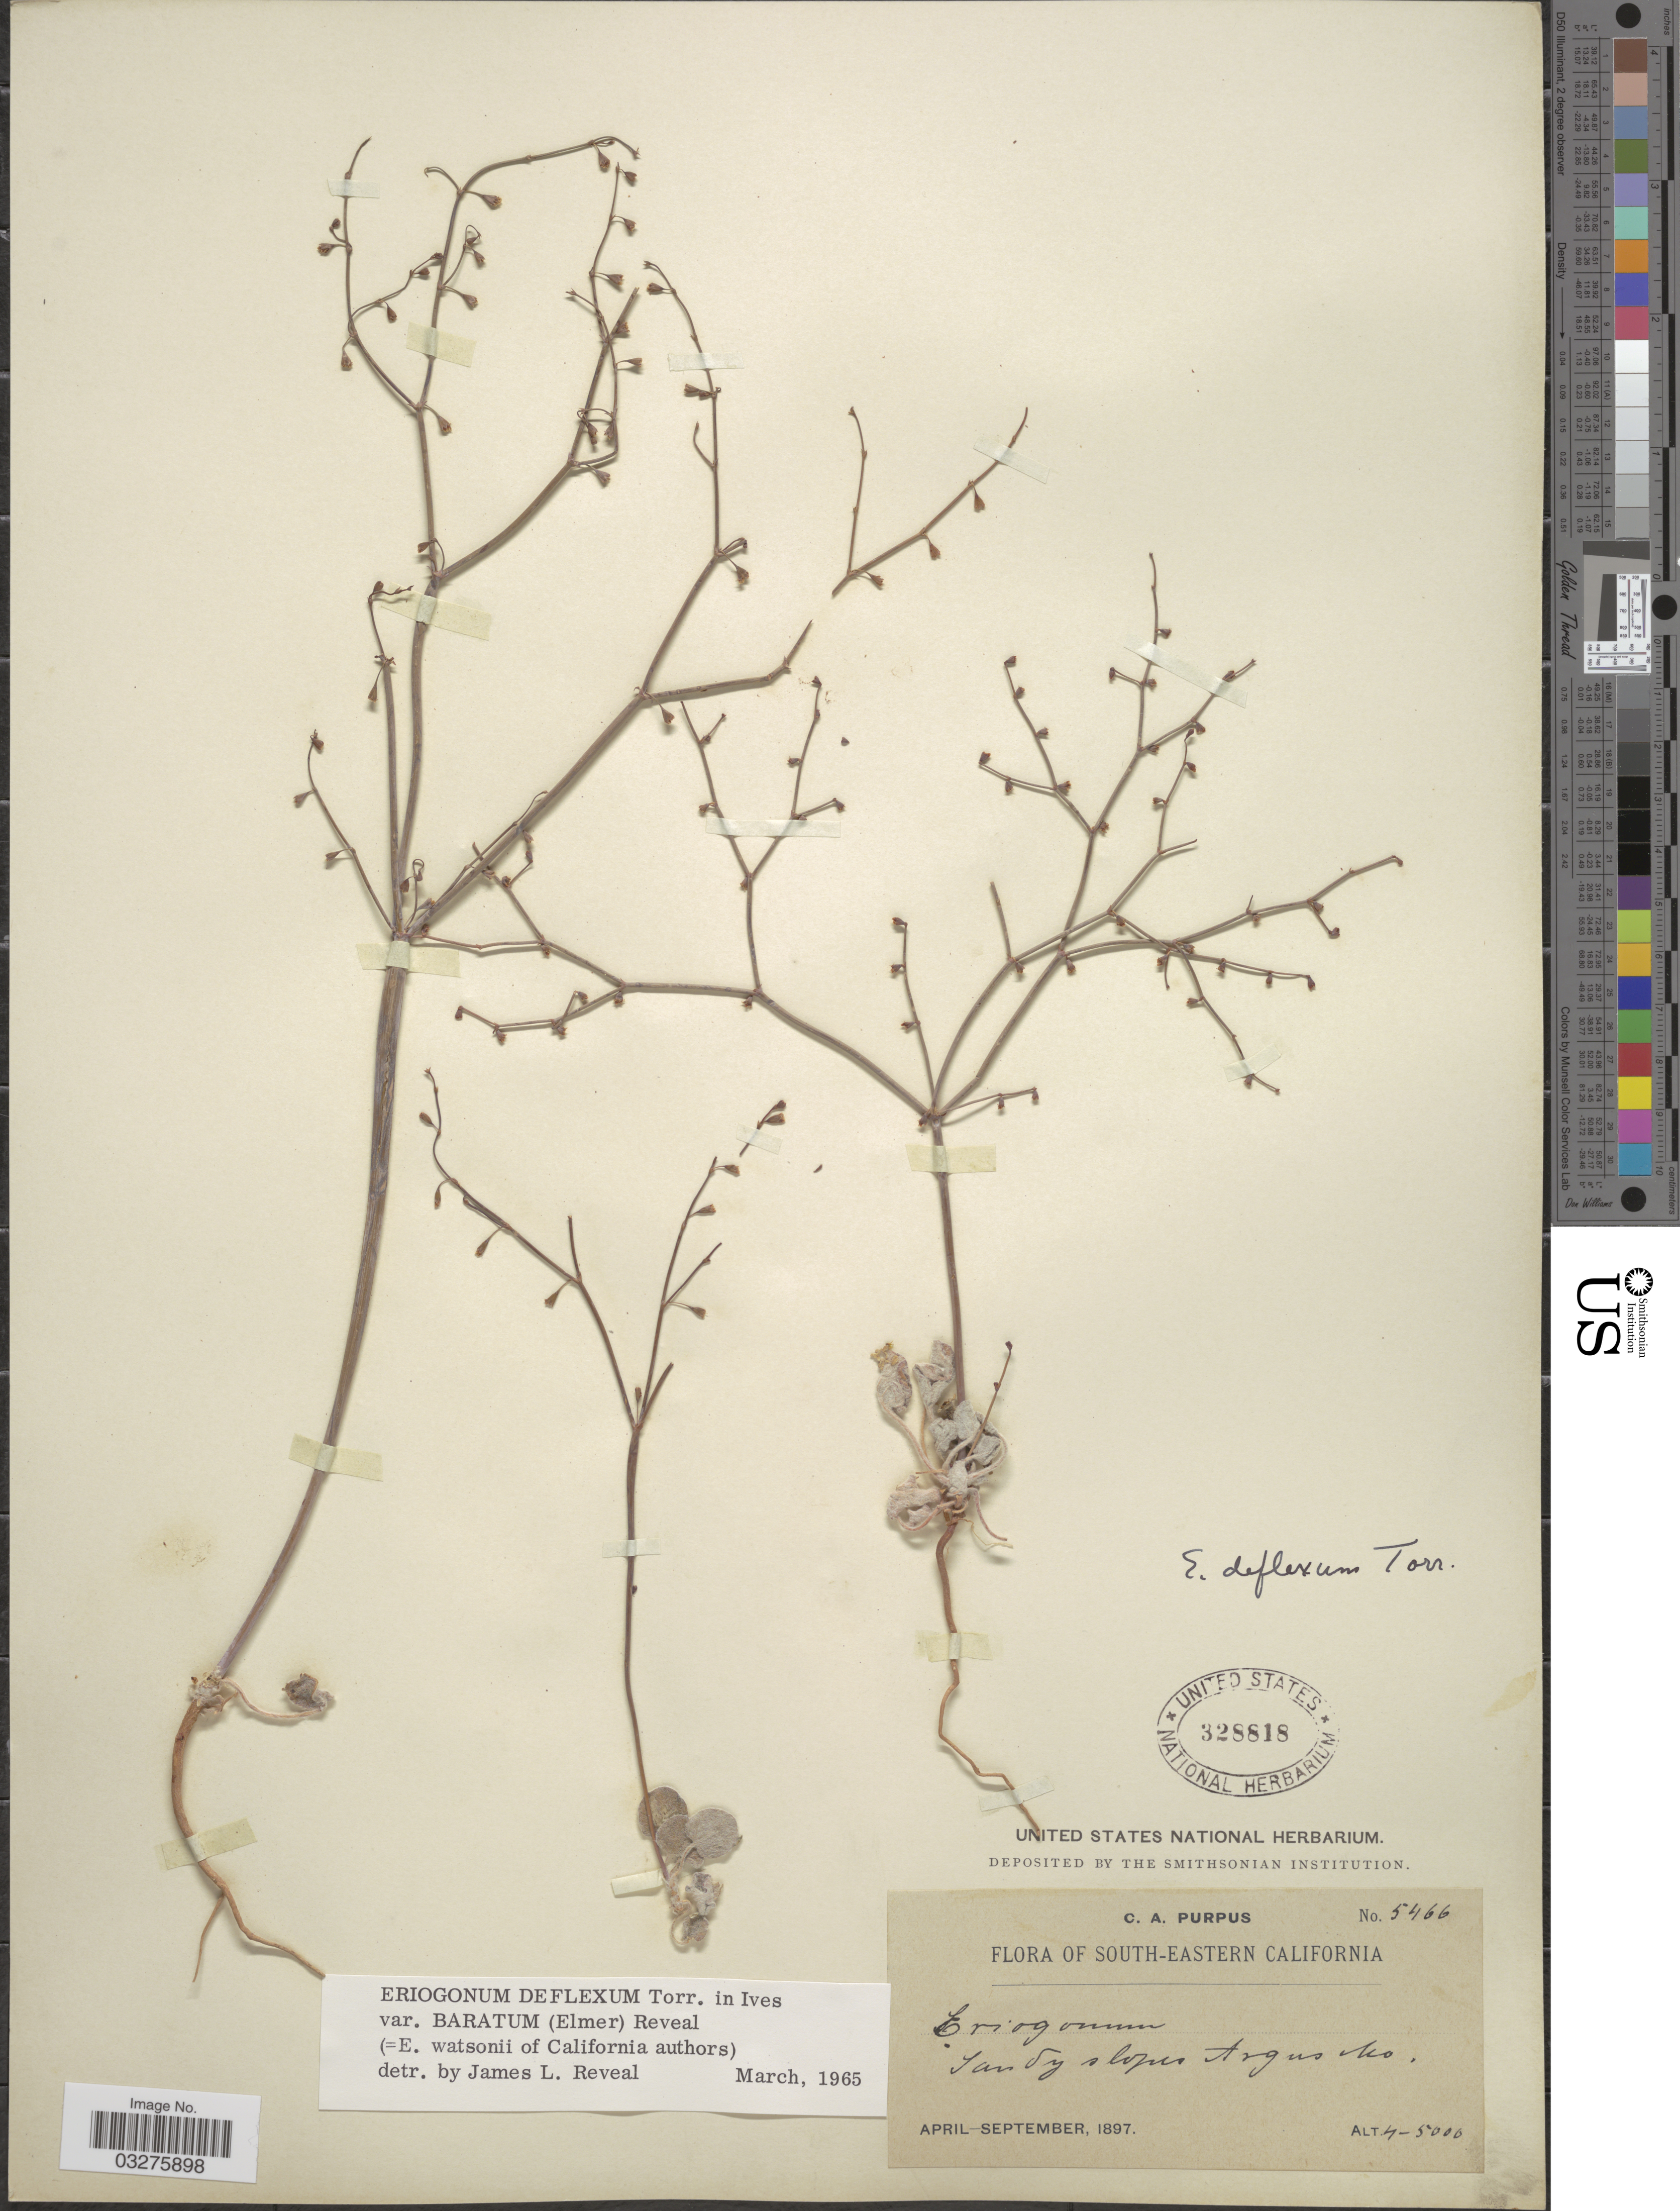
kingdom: Plantae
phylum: Tracheophyta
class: Magnoliopsida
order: Caryophyllales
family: Polygonaceae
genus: Eriogonum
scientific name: Eriogonum deflexum var. baratum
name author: (Elmer) Reveal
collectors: C. A. Purpus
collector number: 5466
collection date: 1897-04/1897-09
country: United States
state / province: California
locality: South-eastern California. Sandy slopes Argus Mo.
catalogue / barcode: US 328818